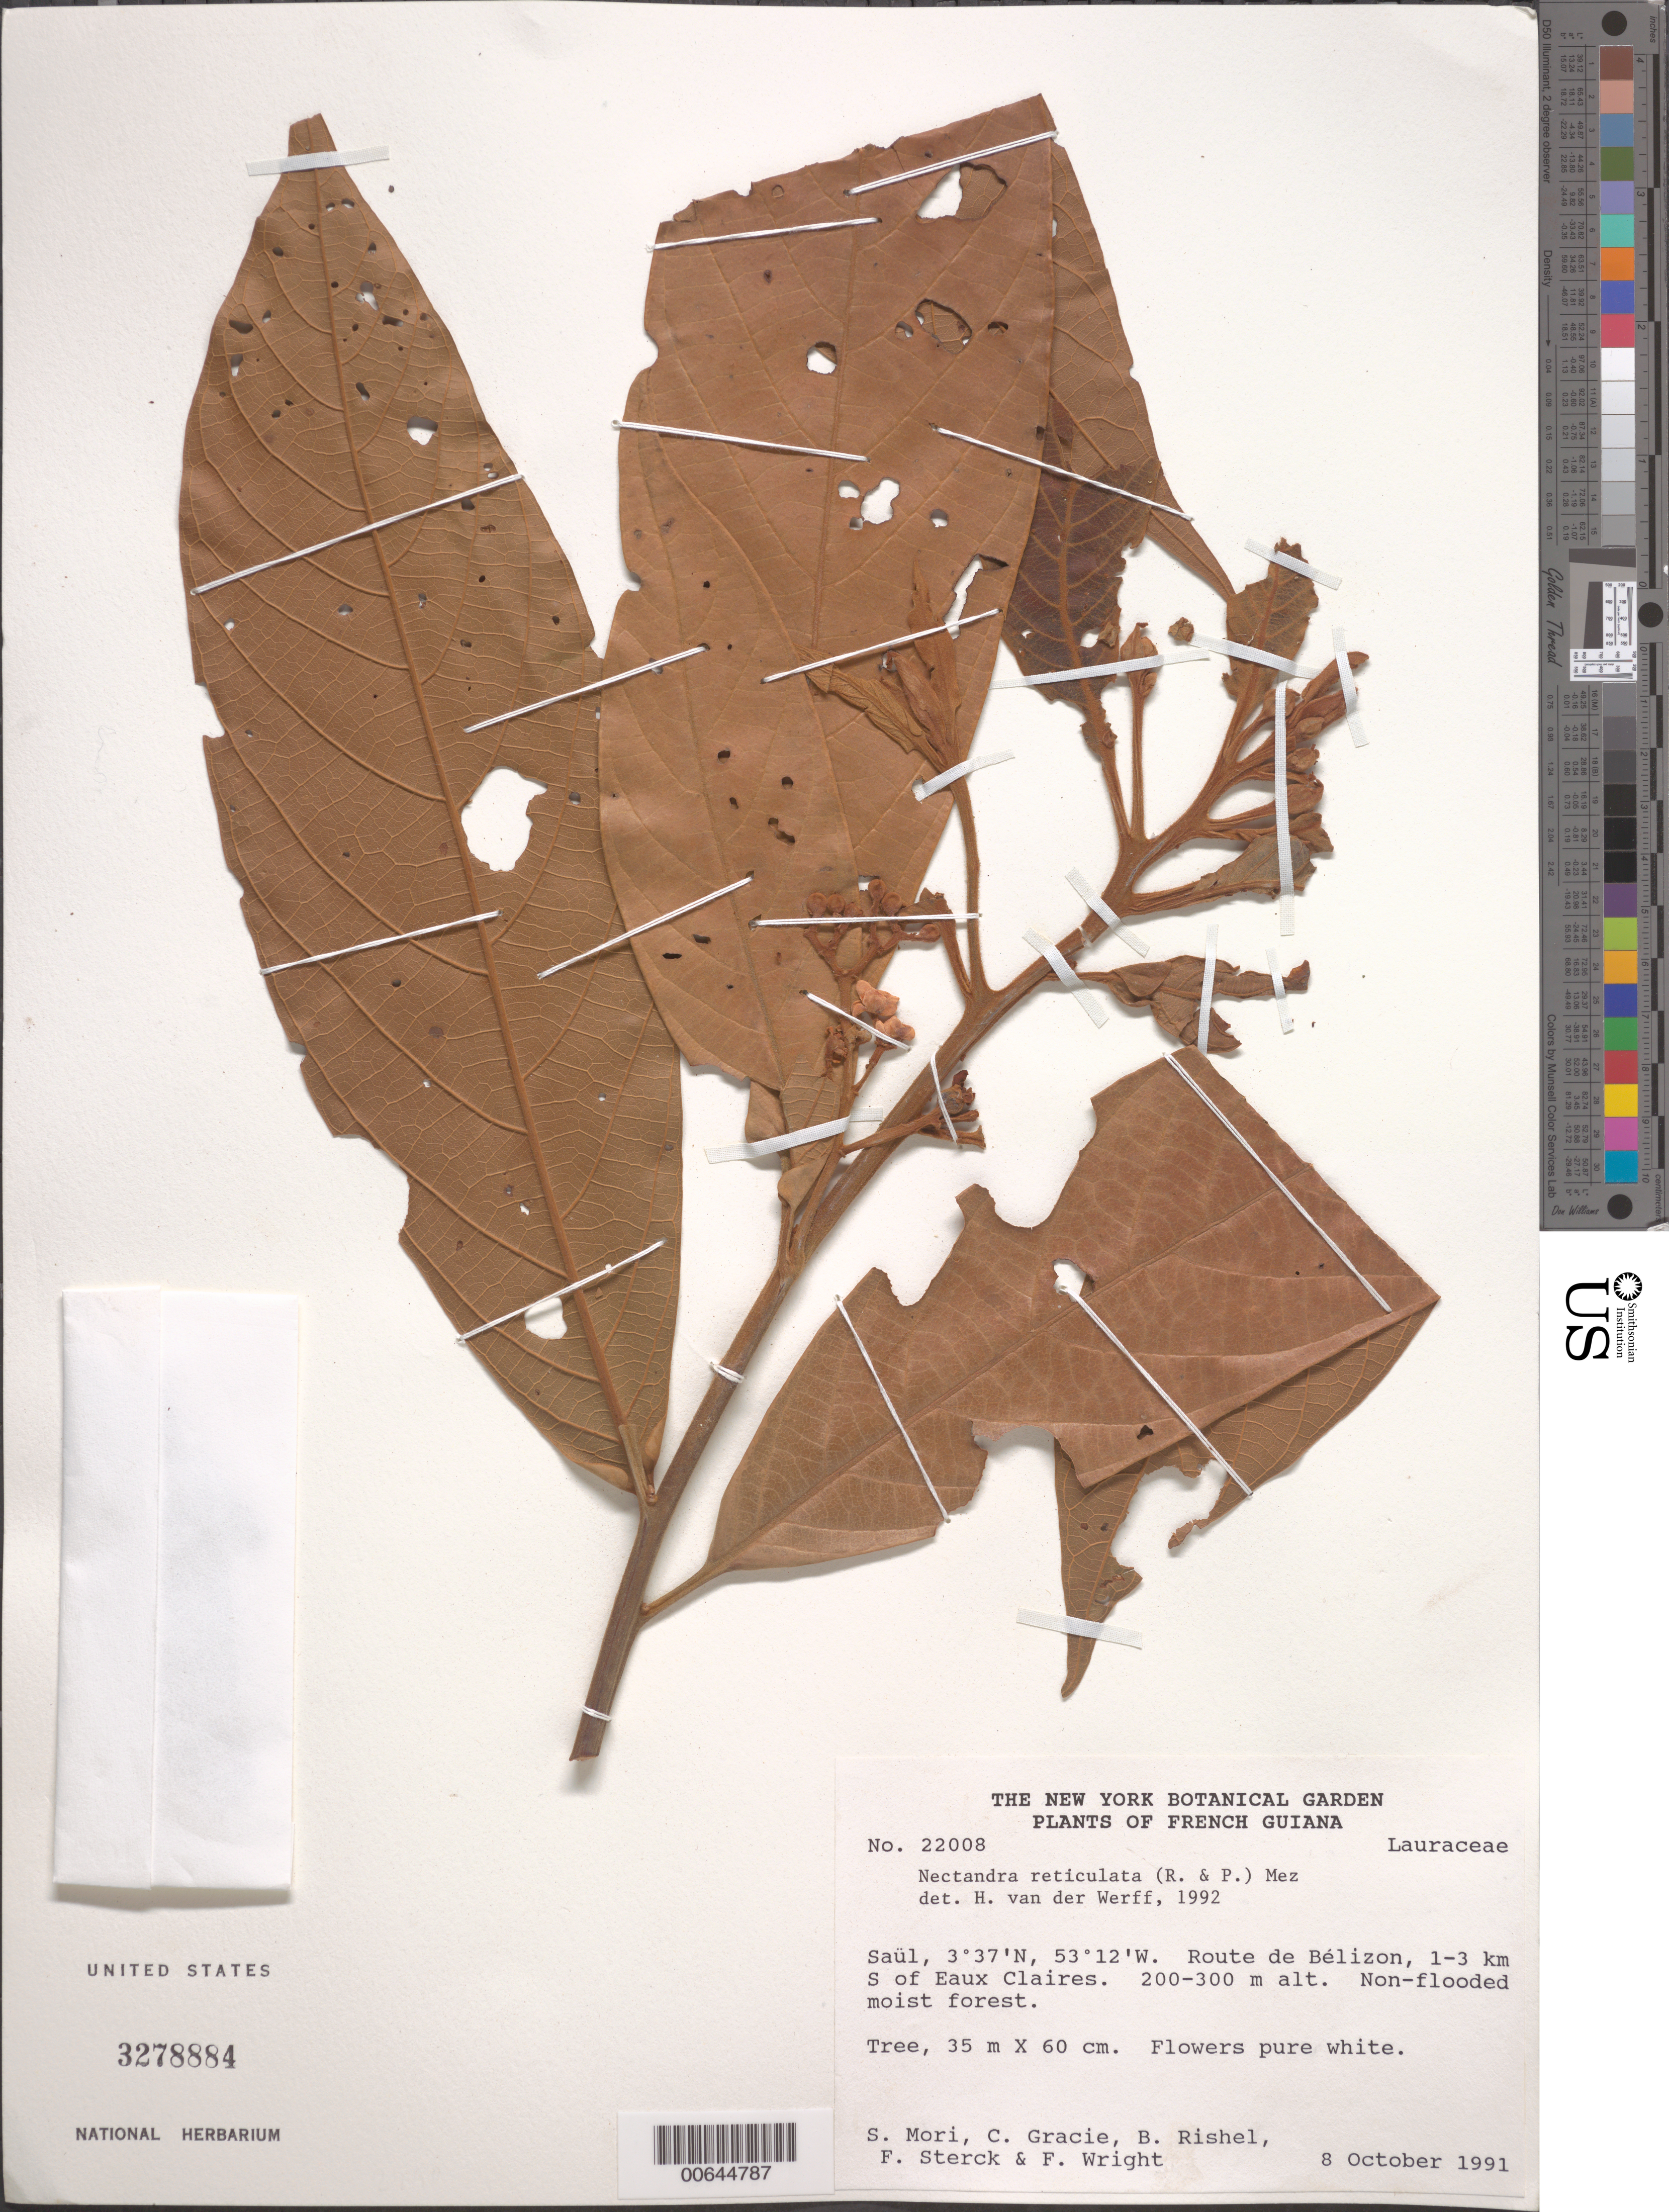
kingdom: Plantae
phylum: Tracheophyta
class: Magnoliopsida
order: Laurales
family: Lauraceae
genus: Nectandra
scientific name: Nectandra reticulata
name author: (Ruiz & Pav.) Mez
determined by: van der Werff, H., (MO), Missouri Botanical Garden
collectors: S. Mori, C. A. Gracie, J. Lazzaroni, B. Rishel, D. Russell & F. Wright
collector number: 22008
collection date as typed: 8-Oct-91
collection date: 1991-10-08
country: French Guiana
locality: Saül, Route de Bélizon, 1-3 km S of Eaux Claires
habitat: Non-flooded moist forest.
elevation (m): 200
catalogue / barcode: US 3278884